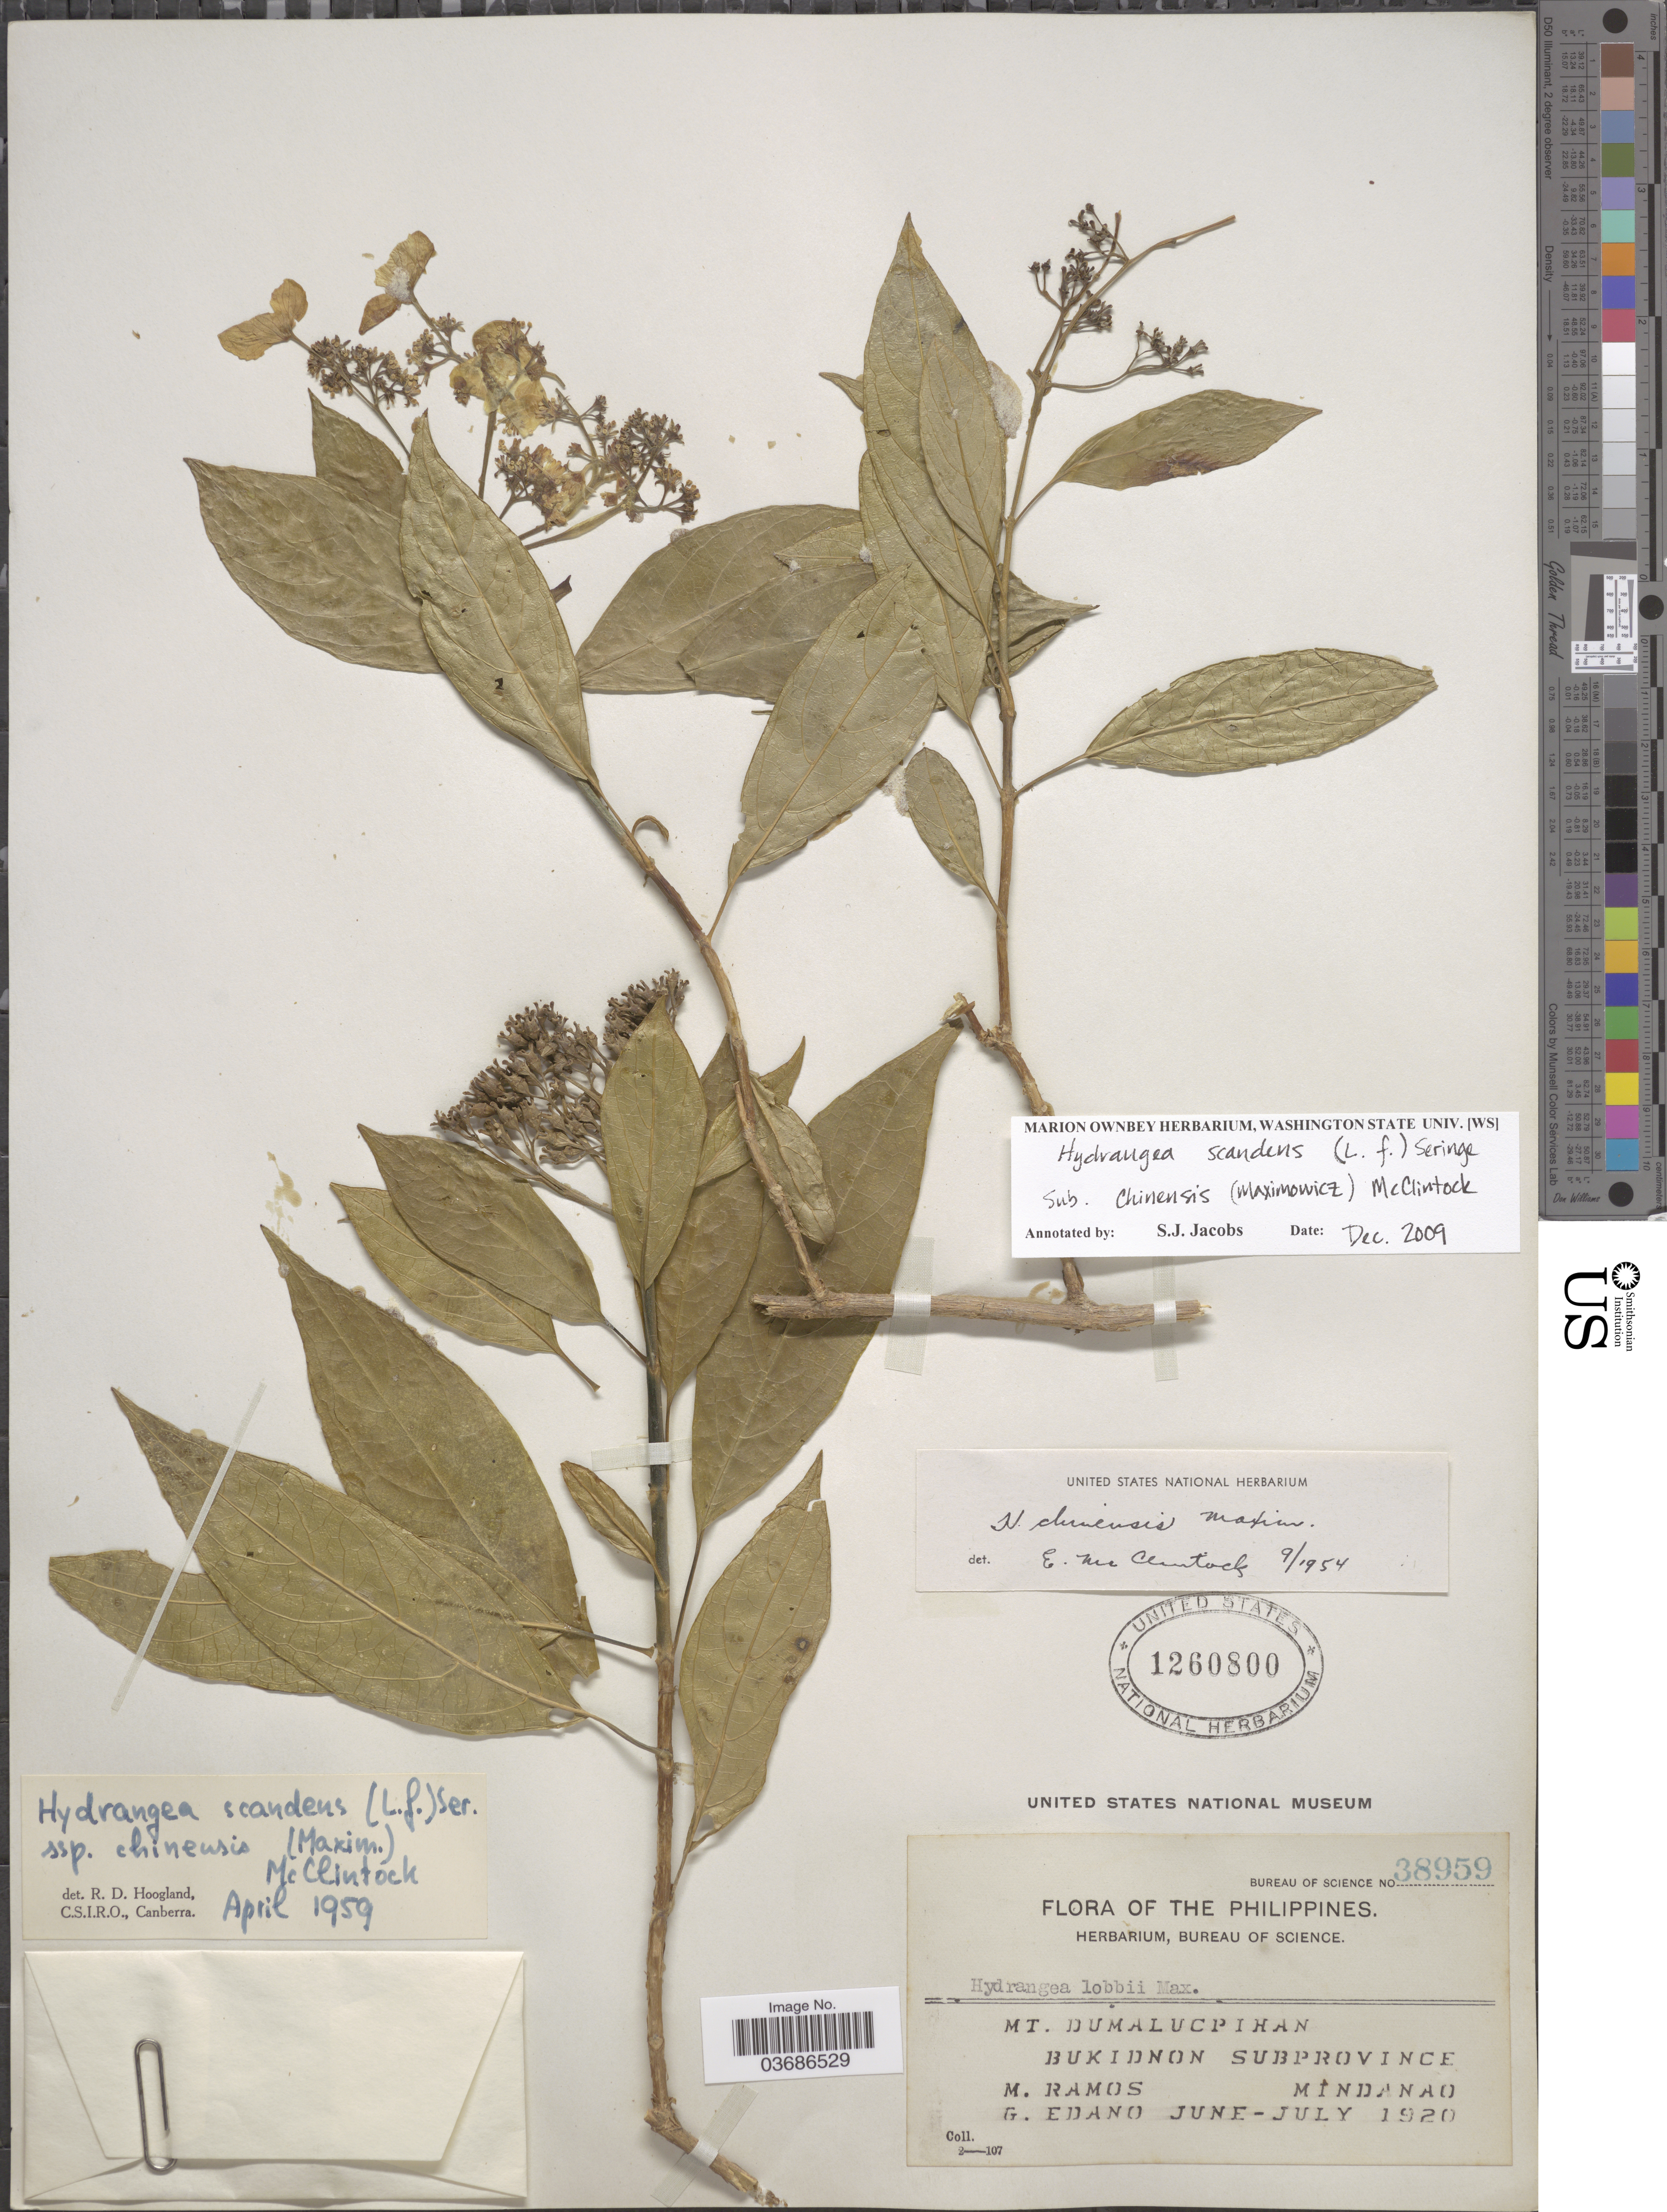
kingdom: Plantae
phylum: Tracheophyta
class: Magnoliopsida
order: Cornales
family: Hydrangeaceae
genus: Hydrangea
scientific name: Hydrangea scandens subsp. chinensis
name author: (Maxim.) E. M. McClint.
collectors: M. Ramos & G. Edaño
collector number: Bureau of Science 38959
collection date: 1920-06/1920-07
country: Philippines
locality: Mt. Dumalucpihan. Bukidnon Subprovince. Mindanao.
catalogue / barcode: US 1260800